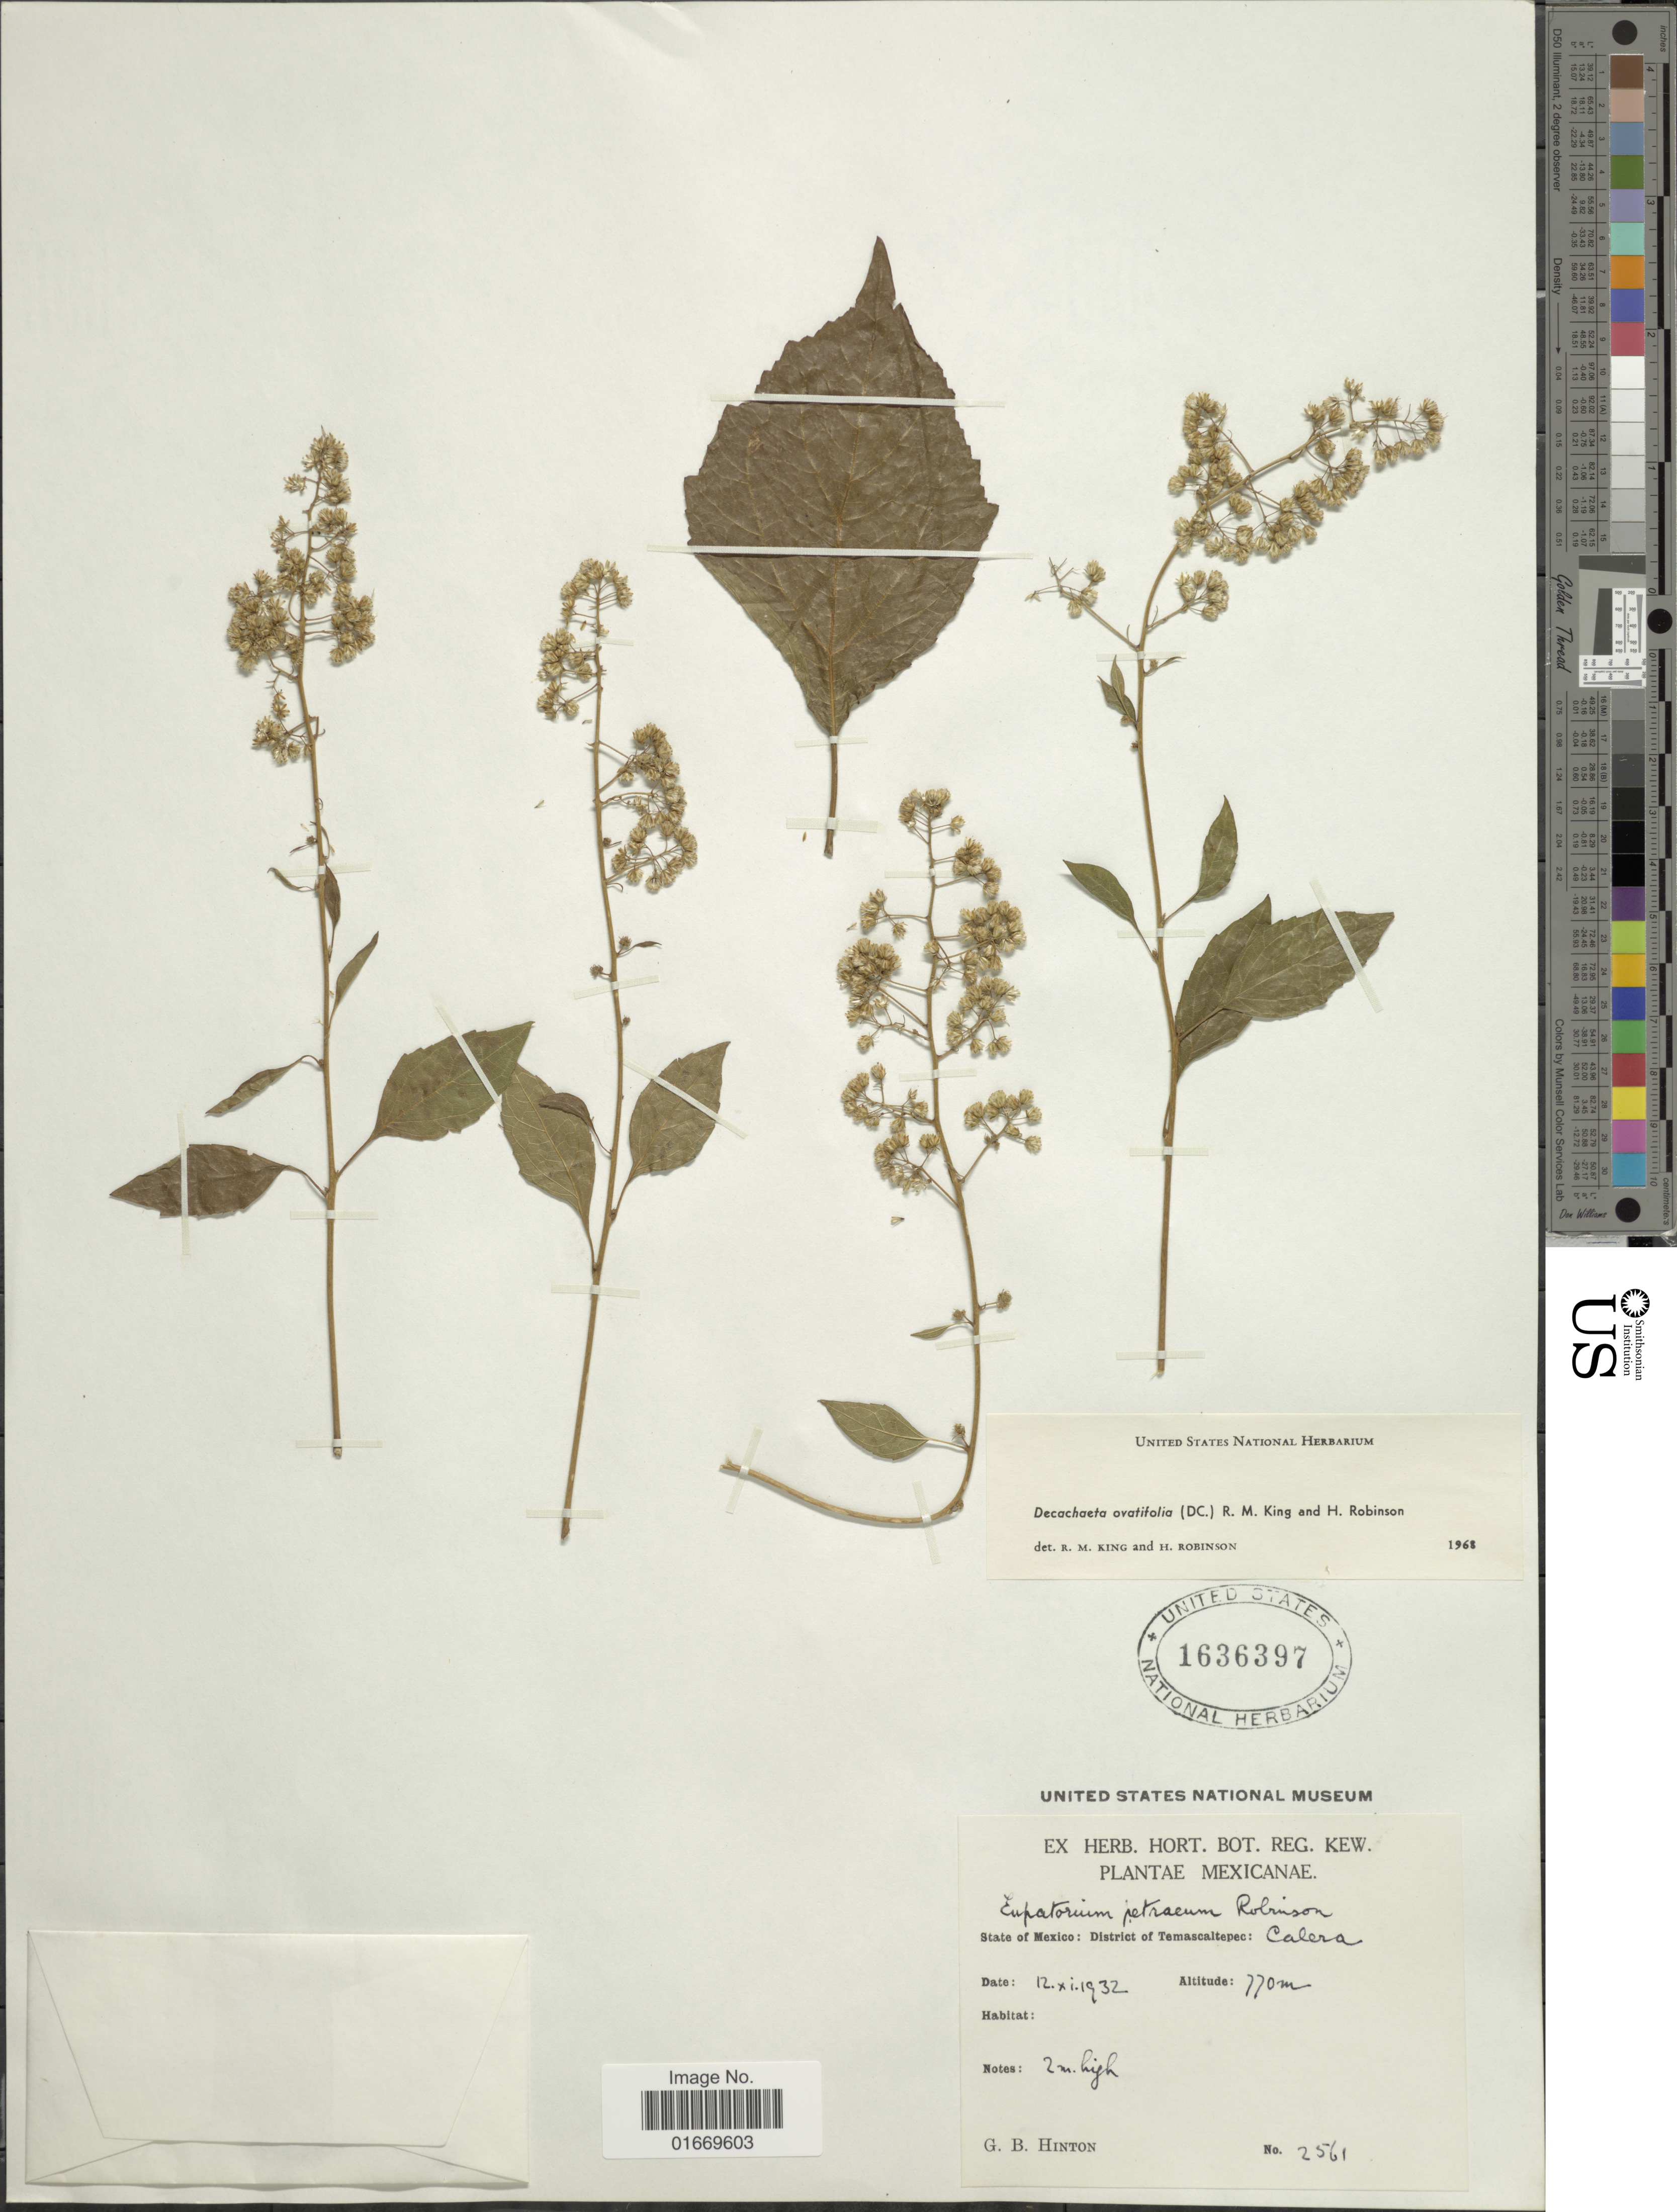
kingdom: Plantae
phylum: Tracheophyta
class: Magnoliopsida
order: Asterales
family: Asteraceae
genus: Decachaeta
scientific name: Decachaeta ovatifolia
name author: (DC.) R.M. King & H. Rob.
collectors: G. B. Hinton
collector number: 2561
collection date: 1932-11-12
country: Mexico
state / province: México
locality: District Temascaltepec: Calera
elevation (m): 770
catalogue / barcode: US 1636397